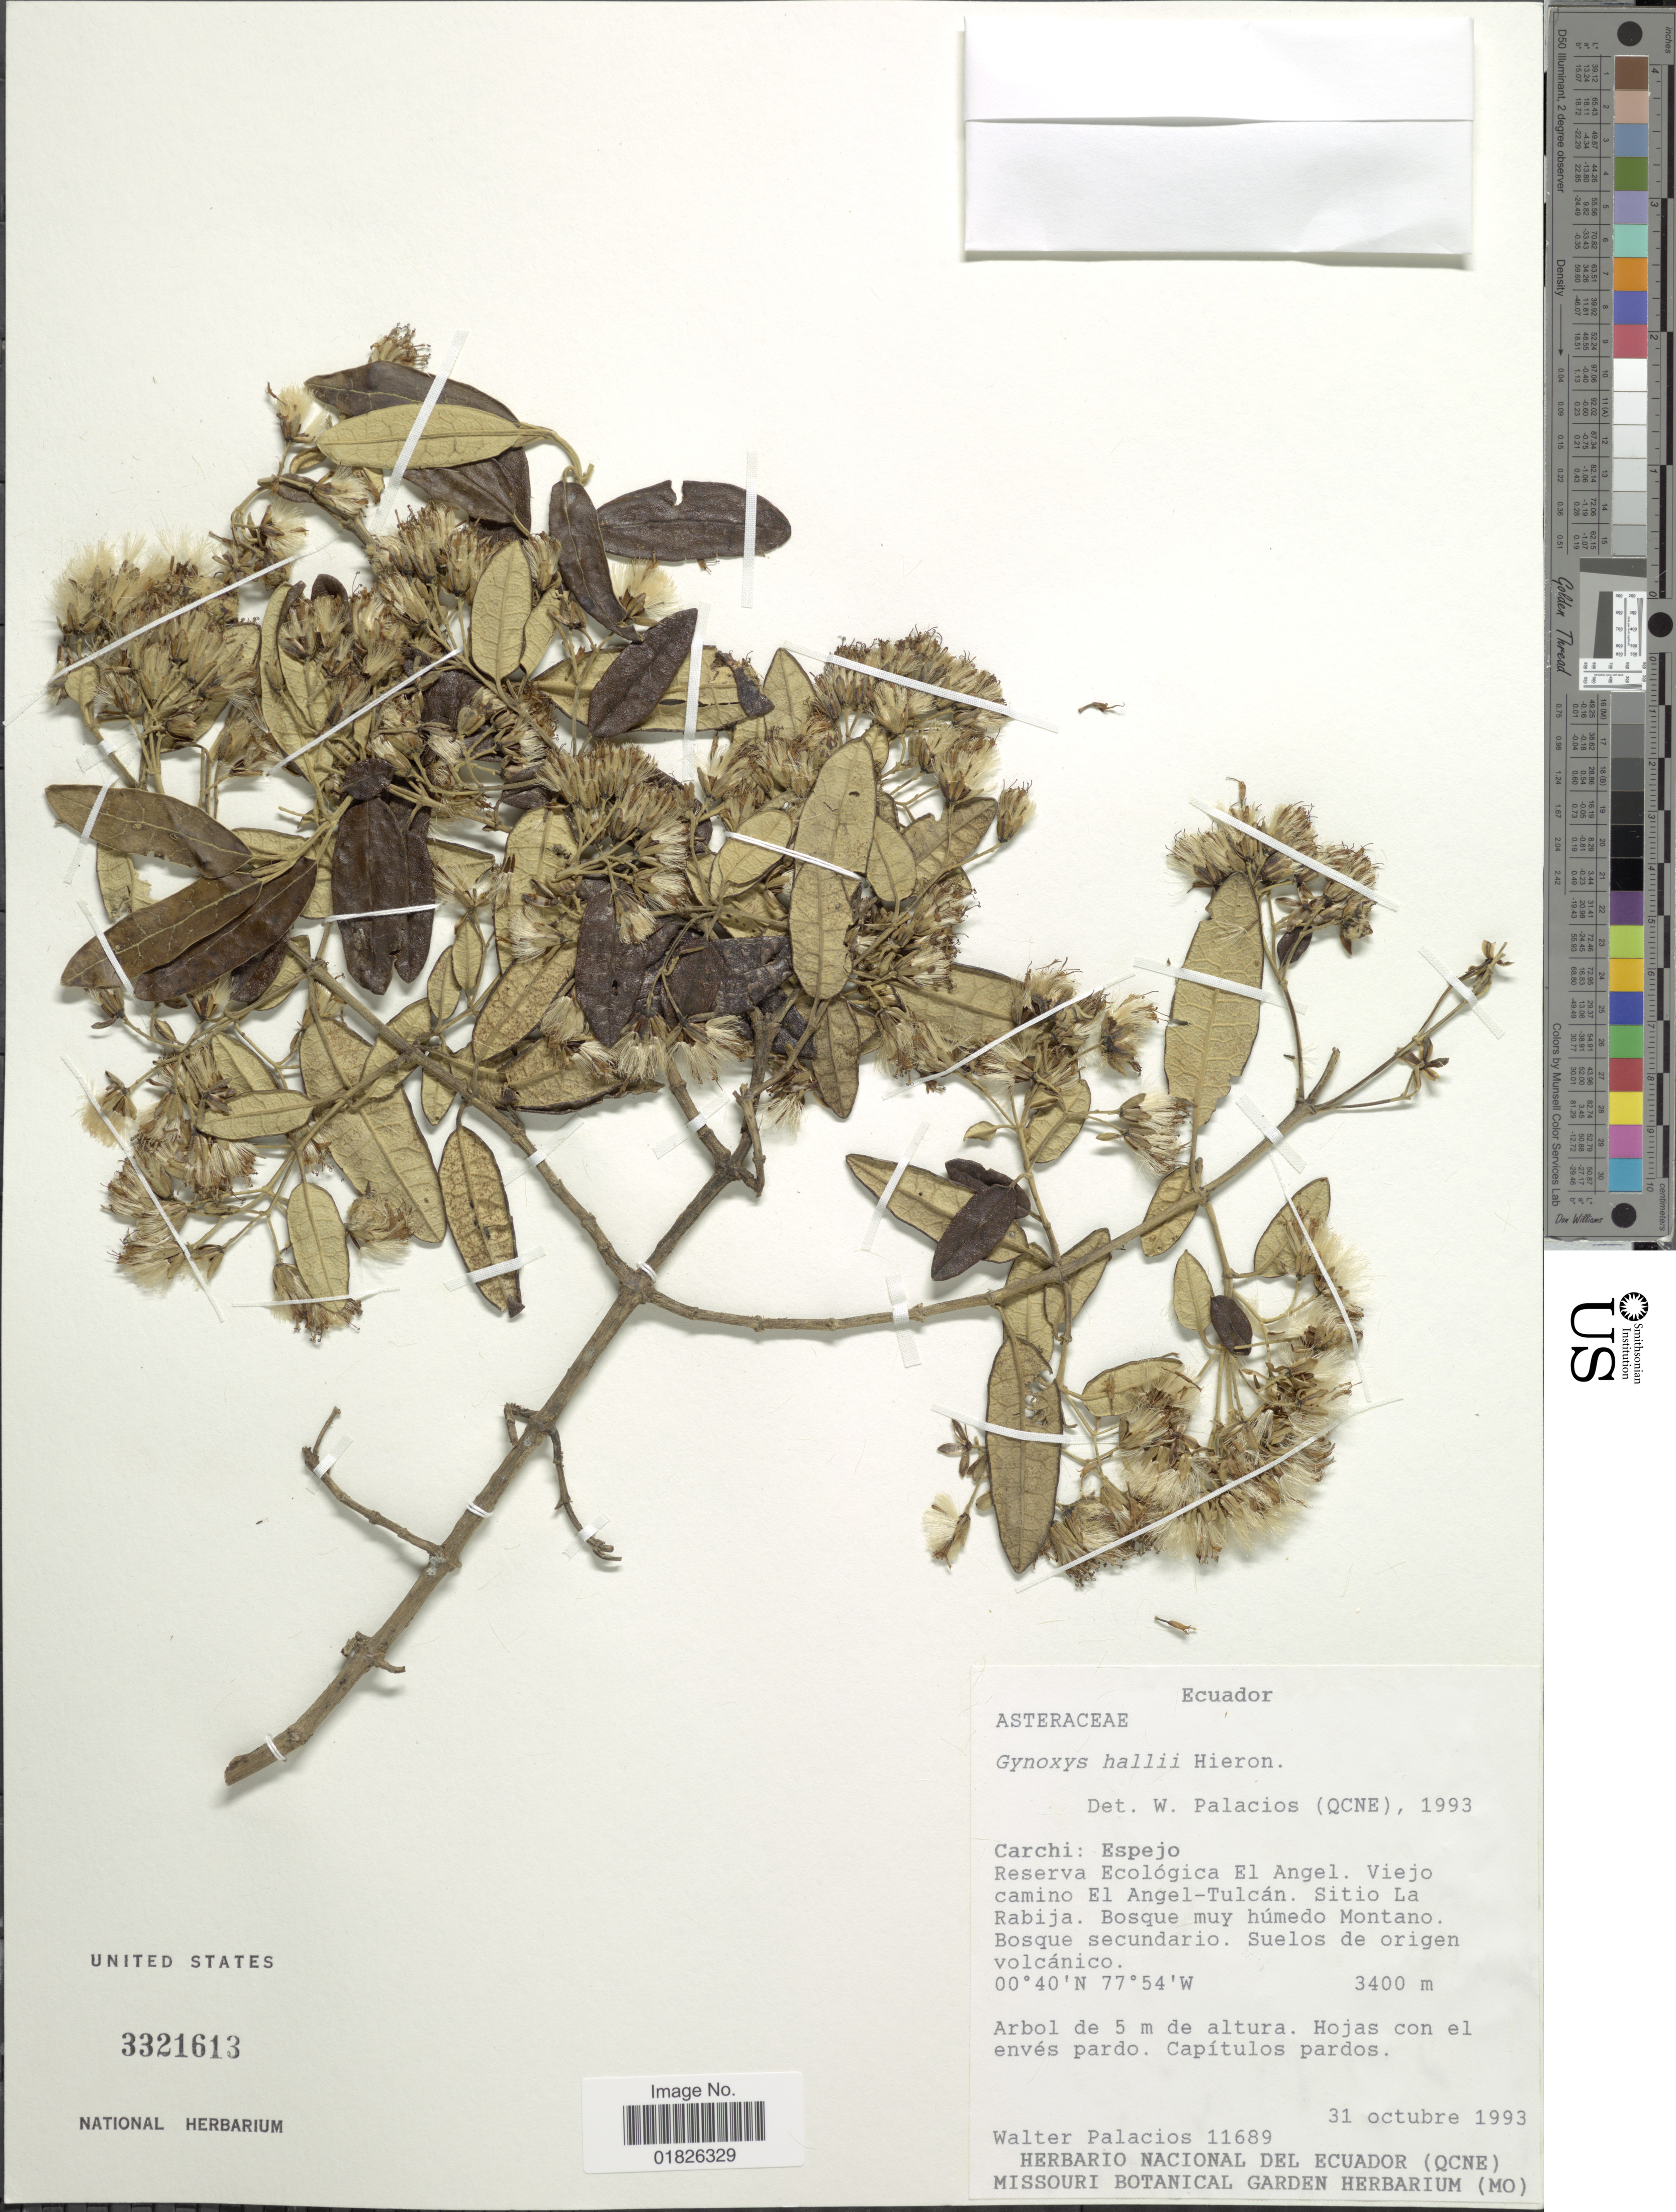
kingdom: Plantae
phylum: Tracheophyta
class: Magnoliopsida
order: Asterales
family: Asteraceae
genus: Gynoxys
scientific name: Gynoxys hallii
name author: Cass.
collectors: W. Palacios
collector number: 11689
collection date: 1993-10-31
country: Ecuador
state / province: Carchi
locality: Espejo, Reserva Ecologica El angel, Viejo camino El Angel-Tulcan, Sitio La Rabija.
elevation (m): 3400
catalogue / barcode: US 3321613